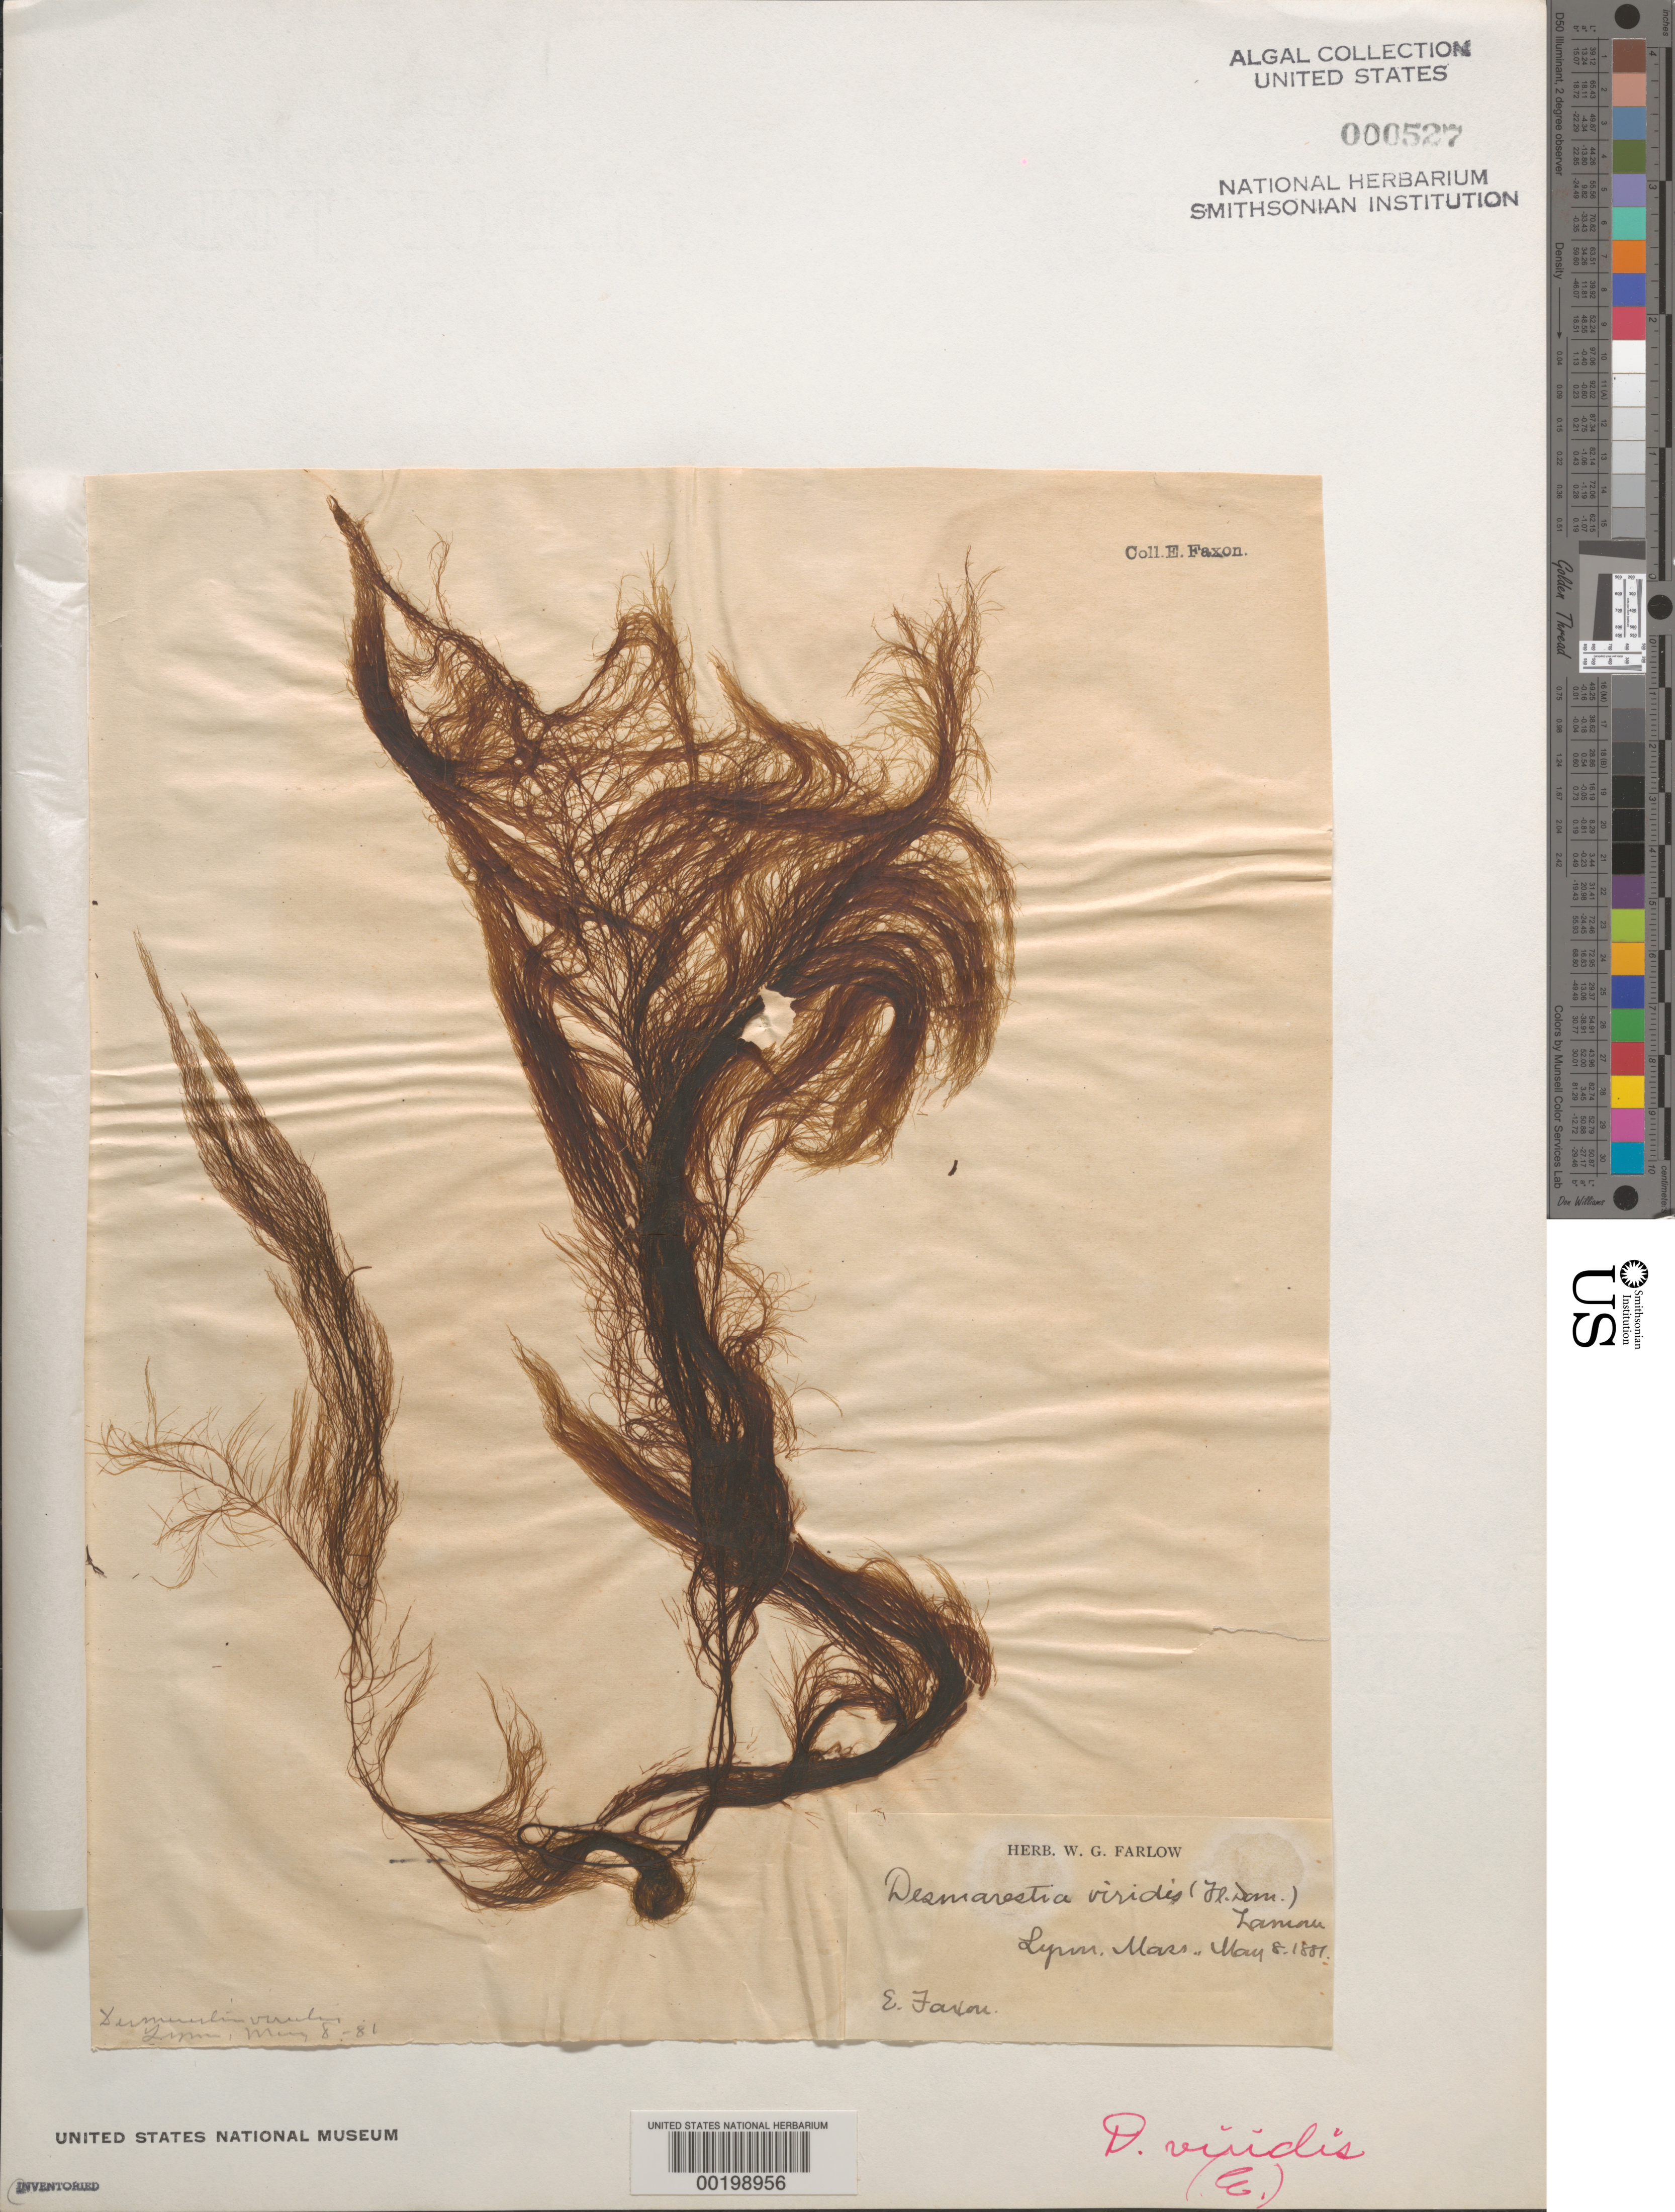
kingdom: Chromista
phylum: Ochrophyta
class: Phaeophyceae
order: Desmarestiales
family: Desmarestiaceae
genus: Desmarestia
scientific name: Desmarestia viridis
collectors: E. Faxon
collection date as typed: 08 May 1881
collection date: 1881-05-08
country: United States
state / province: Massachusetts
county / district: Essex County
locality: Lynn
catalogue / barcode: US 527